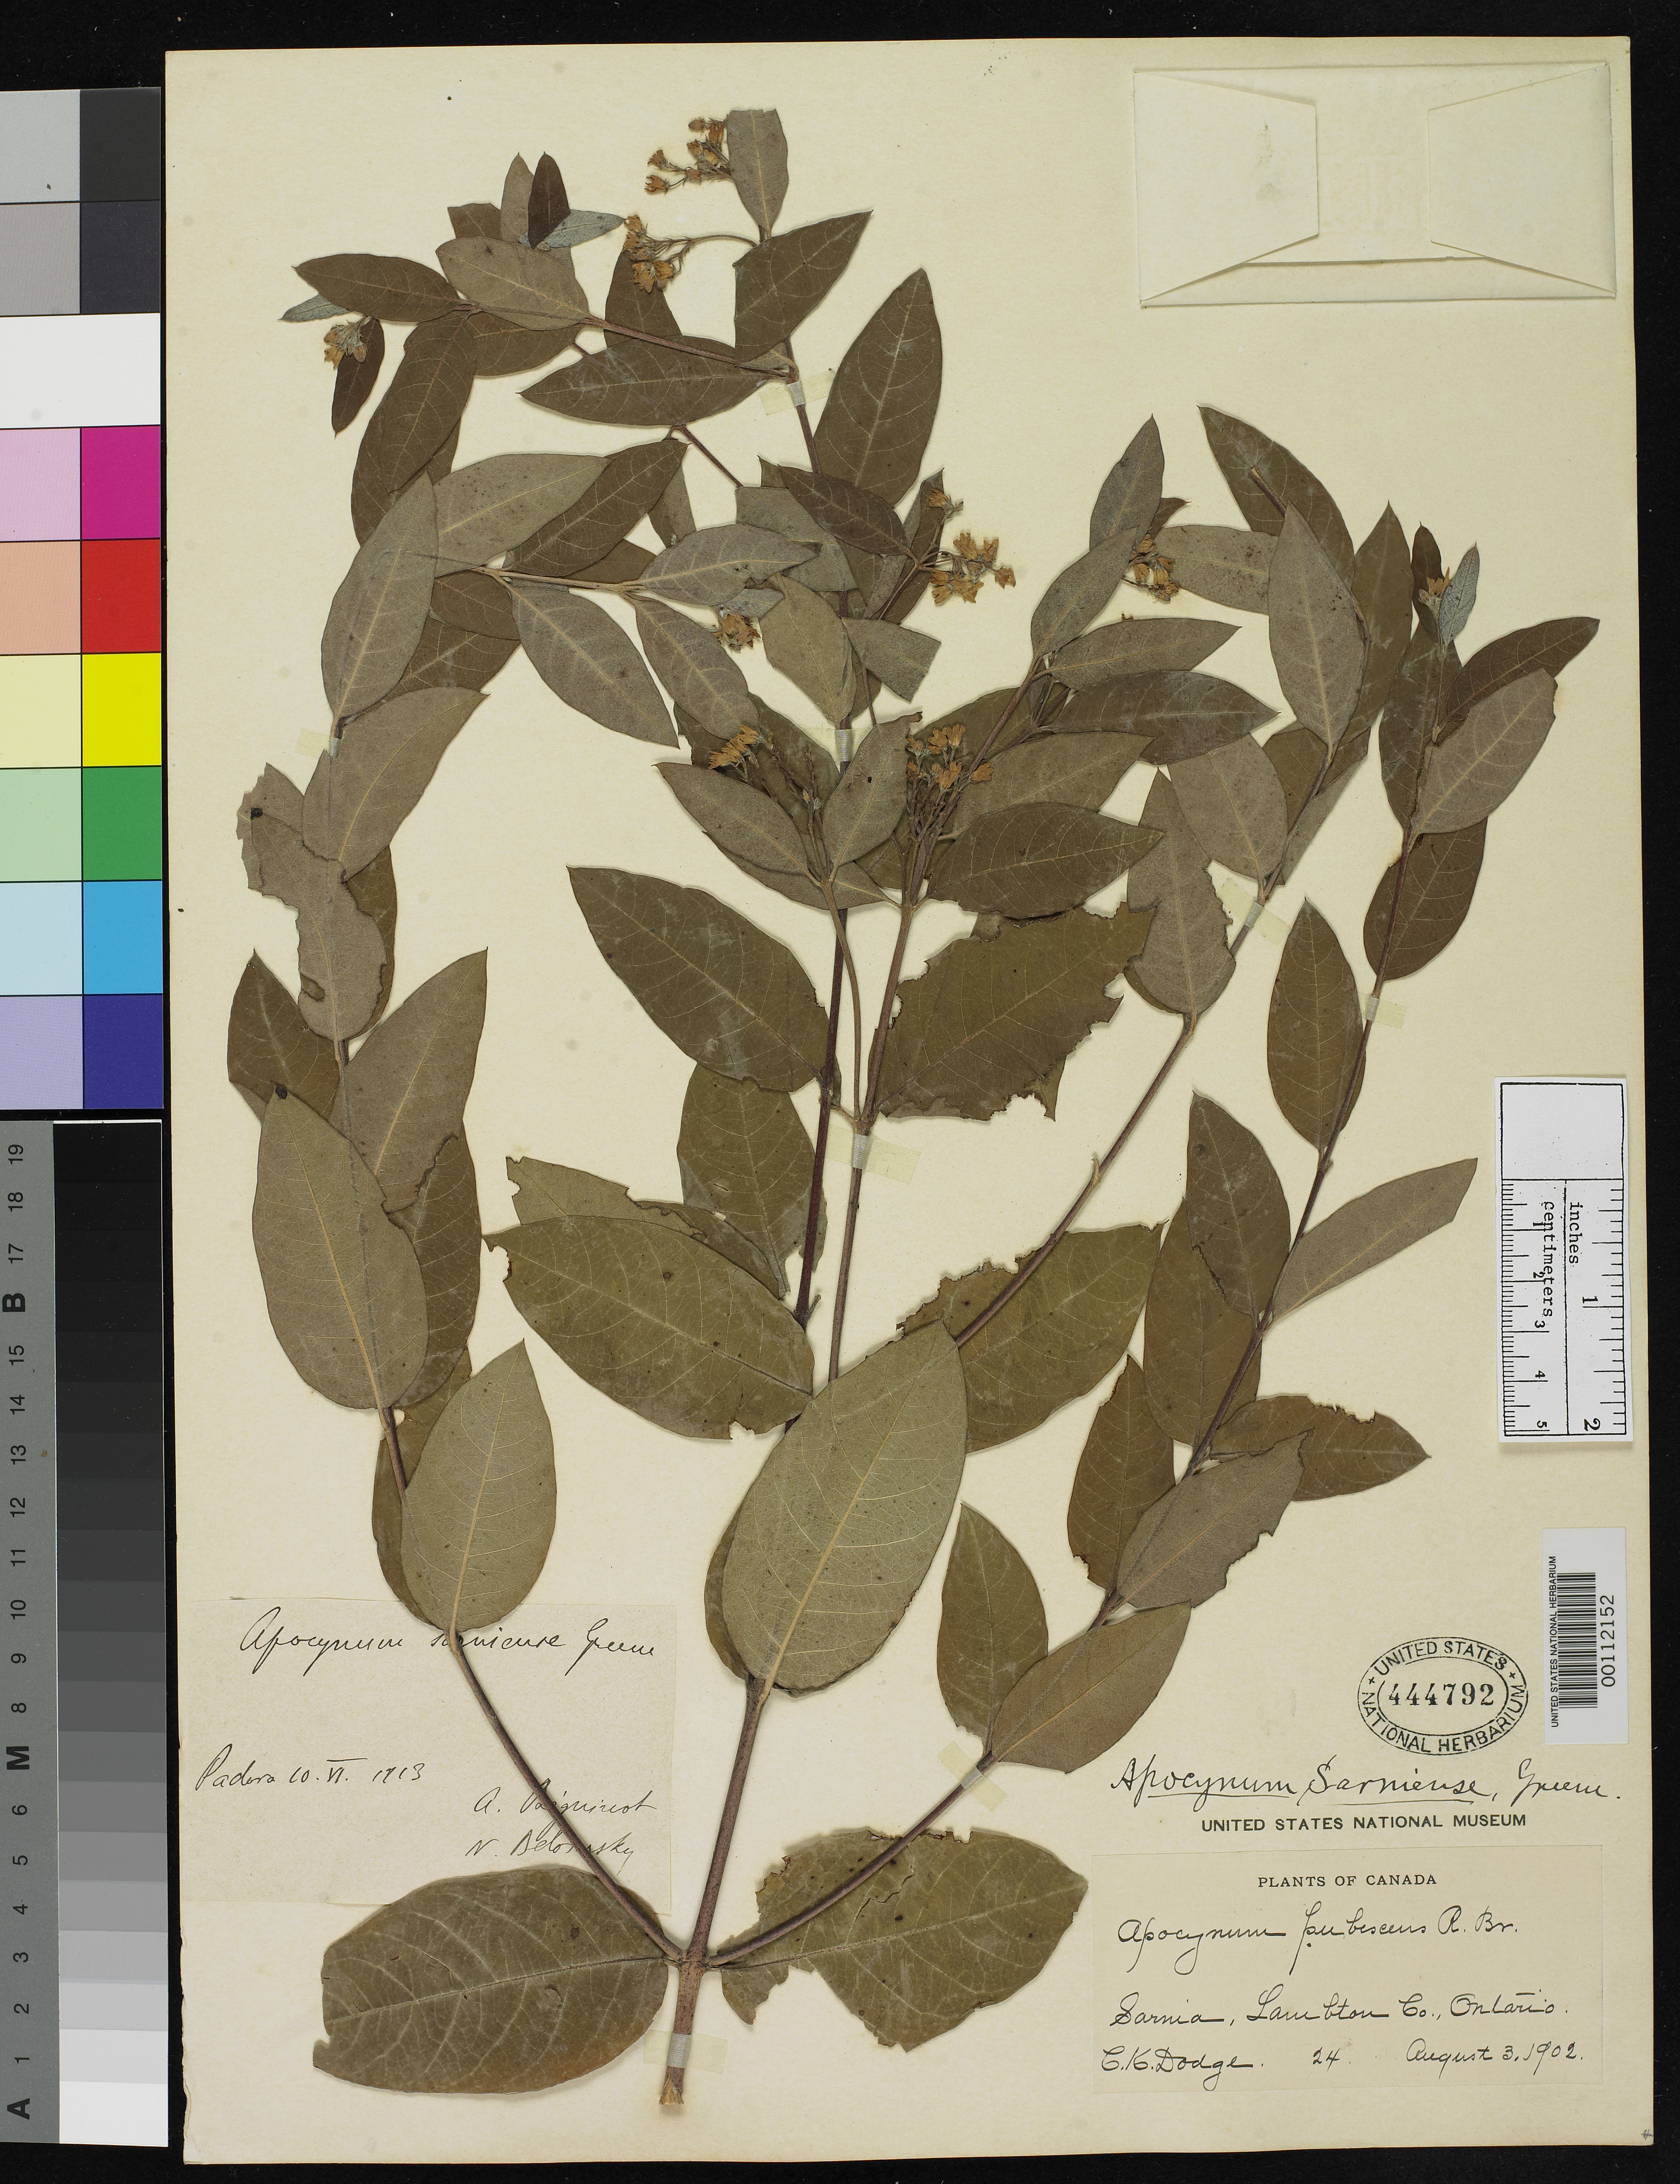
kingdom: Plantae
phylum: Tracheophyta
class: Magnoliopsida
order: Gentianales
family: Apocynaceae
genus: Apocynum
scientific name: Apocynum sarniense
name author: Greene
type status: Holotype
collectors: C. K. Dodge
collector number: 24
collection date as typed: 03 Aug 1902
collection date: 1902-08-03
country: Canada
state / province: Ontario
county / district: Lambton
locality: Sarnia.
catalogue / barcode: US 444792